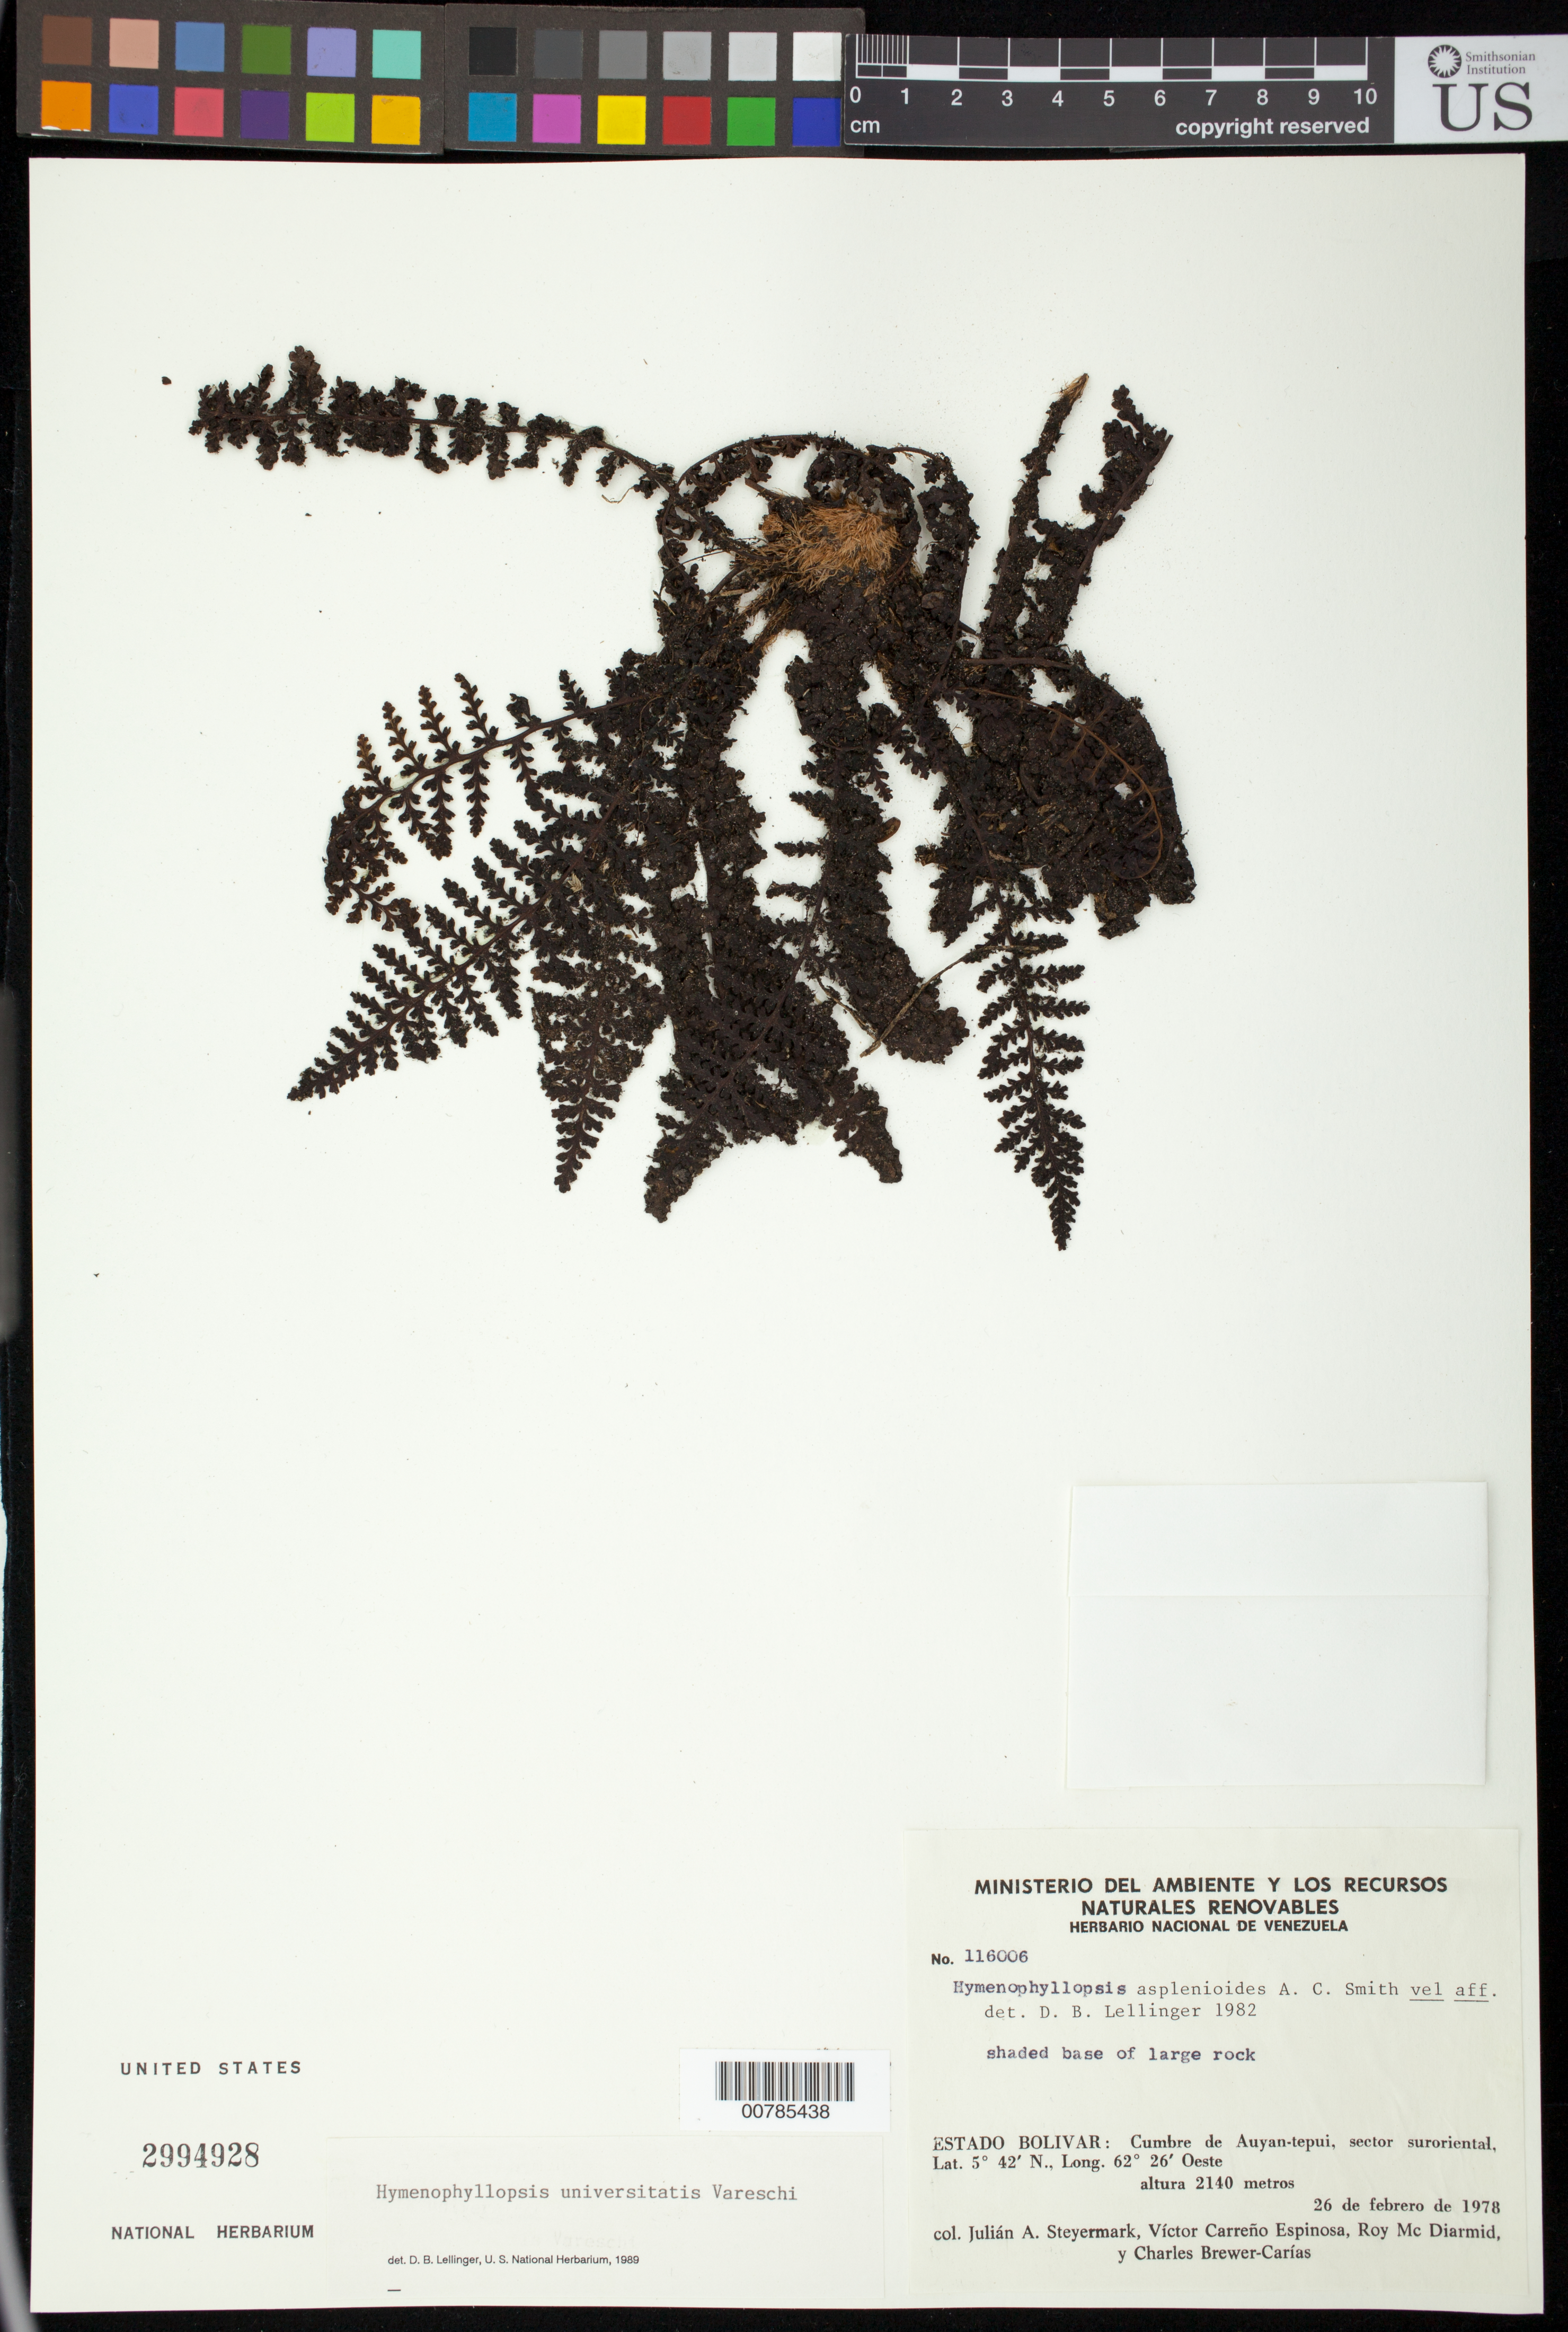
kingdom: Plantae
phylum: Tracheophyta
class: Polypodiopsida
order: Cyatheales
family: Cyatheaceae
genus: Cyathea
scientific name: Cyathea universitatis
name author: (Vareschi) Christenh.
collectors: J. Steyermark, V. Carreño E., R. Mc Diarmid & C. Brewer-Carias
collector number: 116006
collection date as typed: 26-Feb-78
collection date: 1978-02-26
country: Venezuela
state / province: Bolívar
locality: Auyan-tepuí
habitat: Summit; shaded base of large rocks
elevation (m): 2140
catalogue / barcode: US 2994928